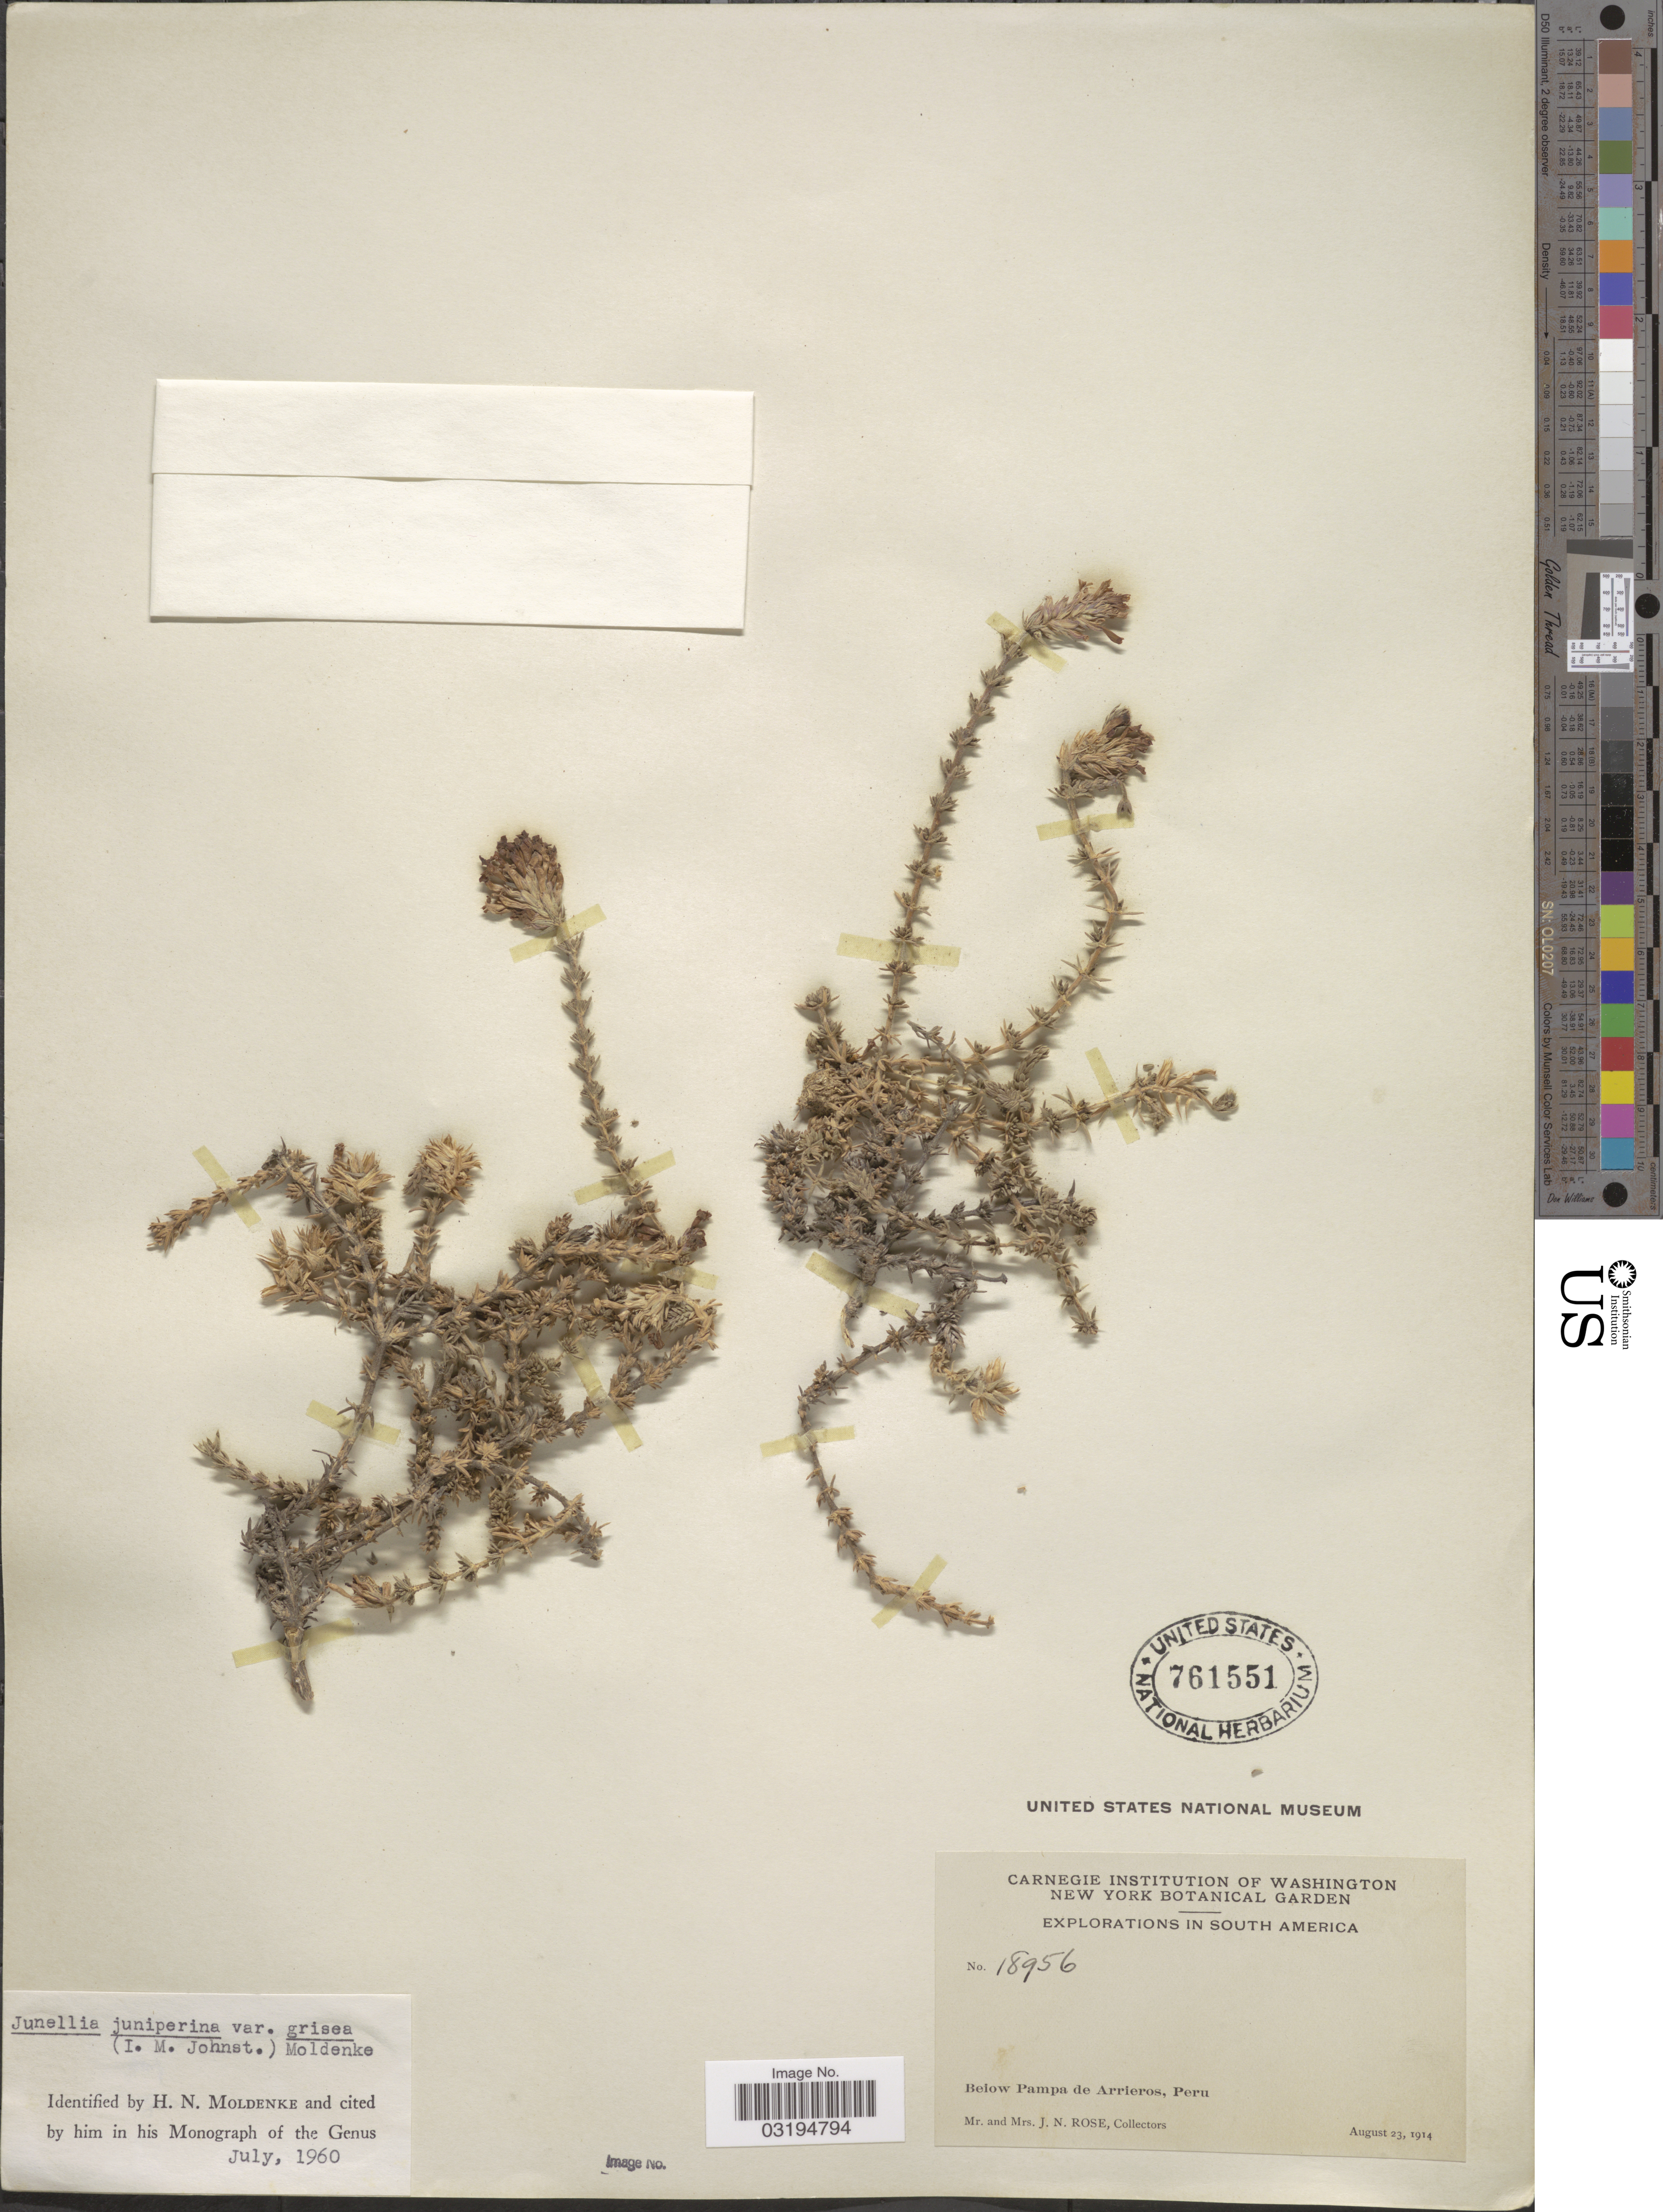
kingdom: Plantae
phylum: Tracheophyta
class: Magnoliopsida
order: Lamiales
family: Verbenaceae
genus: Junellia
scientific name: Junellia juniperina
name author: (Lag.) Moldenke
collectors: J. N. Rose & L. B. Rose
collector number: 18956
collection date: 1914-08-23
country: Peru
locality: Below Pampa de Arrieros.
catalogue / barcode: US 761551